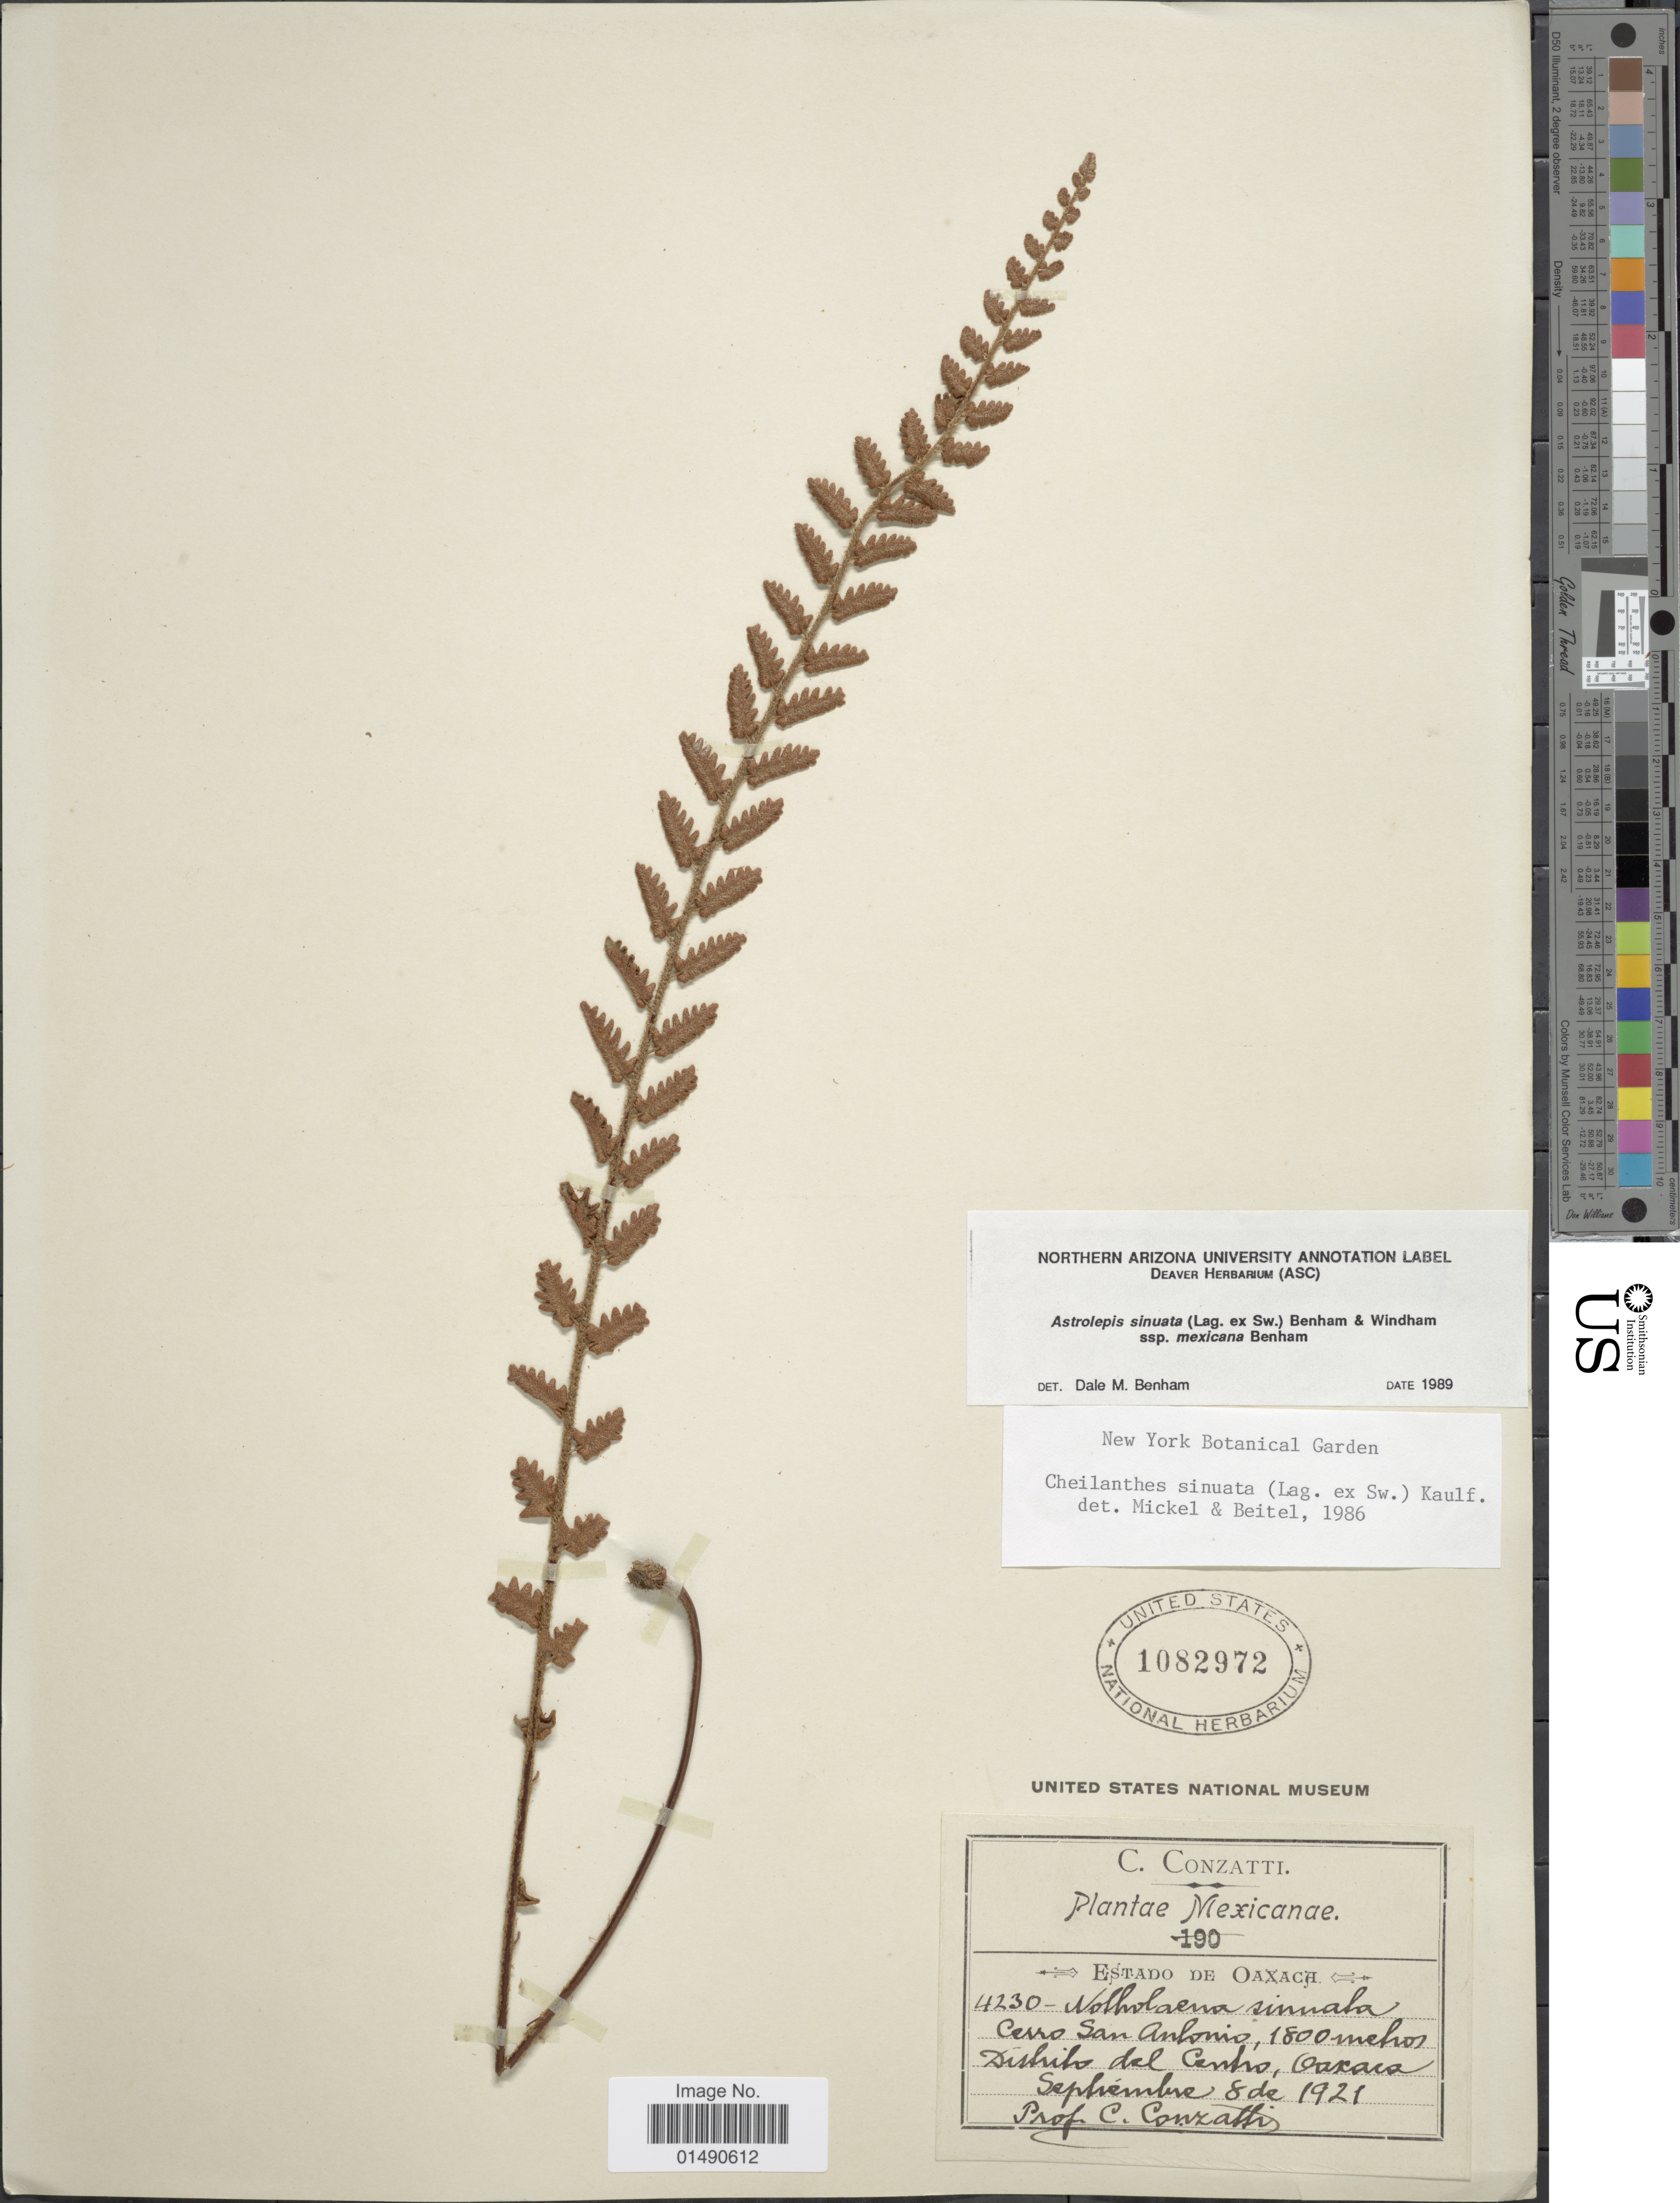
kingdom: Plantae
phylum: Tracheophyta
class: Polypodiopsida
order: Polypodiales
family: Pteridaceae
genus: Astrolepis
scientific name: Astrolepis sinuata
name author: (Lag. ex Sw.) D.M. Benham & Windham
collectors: C. Conzalli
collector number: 4230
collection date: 1921-09-08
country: Mexico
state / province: Oaxaca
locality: Cerro San Antonio, Distrito del Centro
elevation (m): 1800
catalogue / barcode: US 1082972